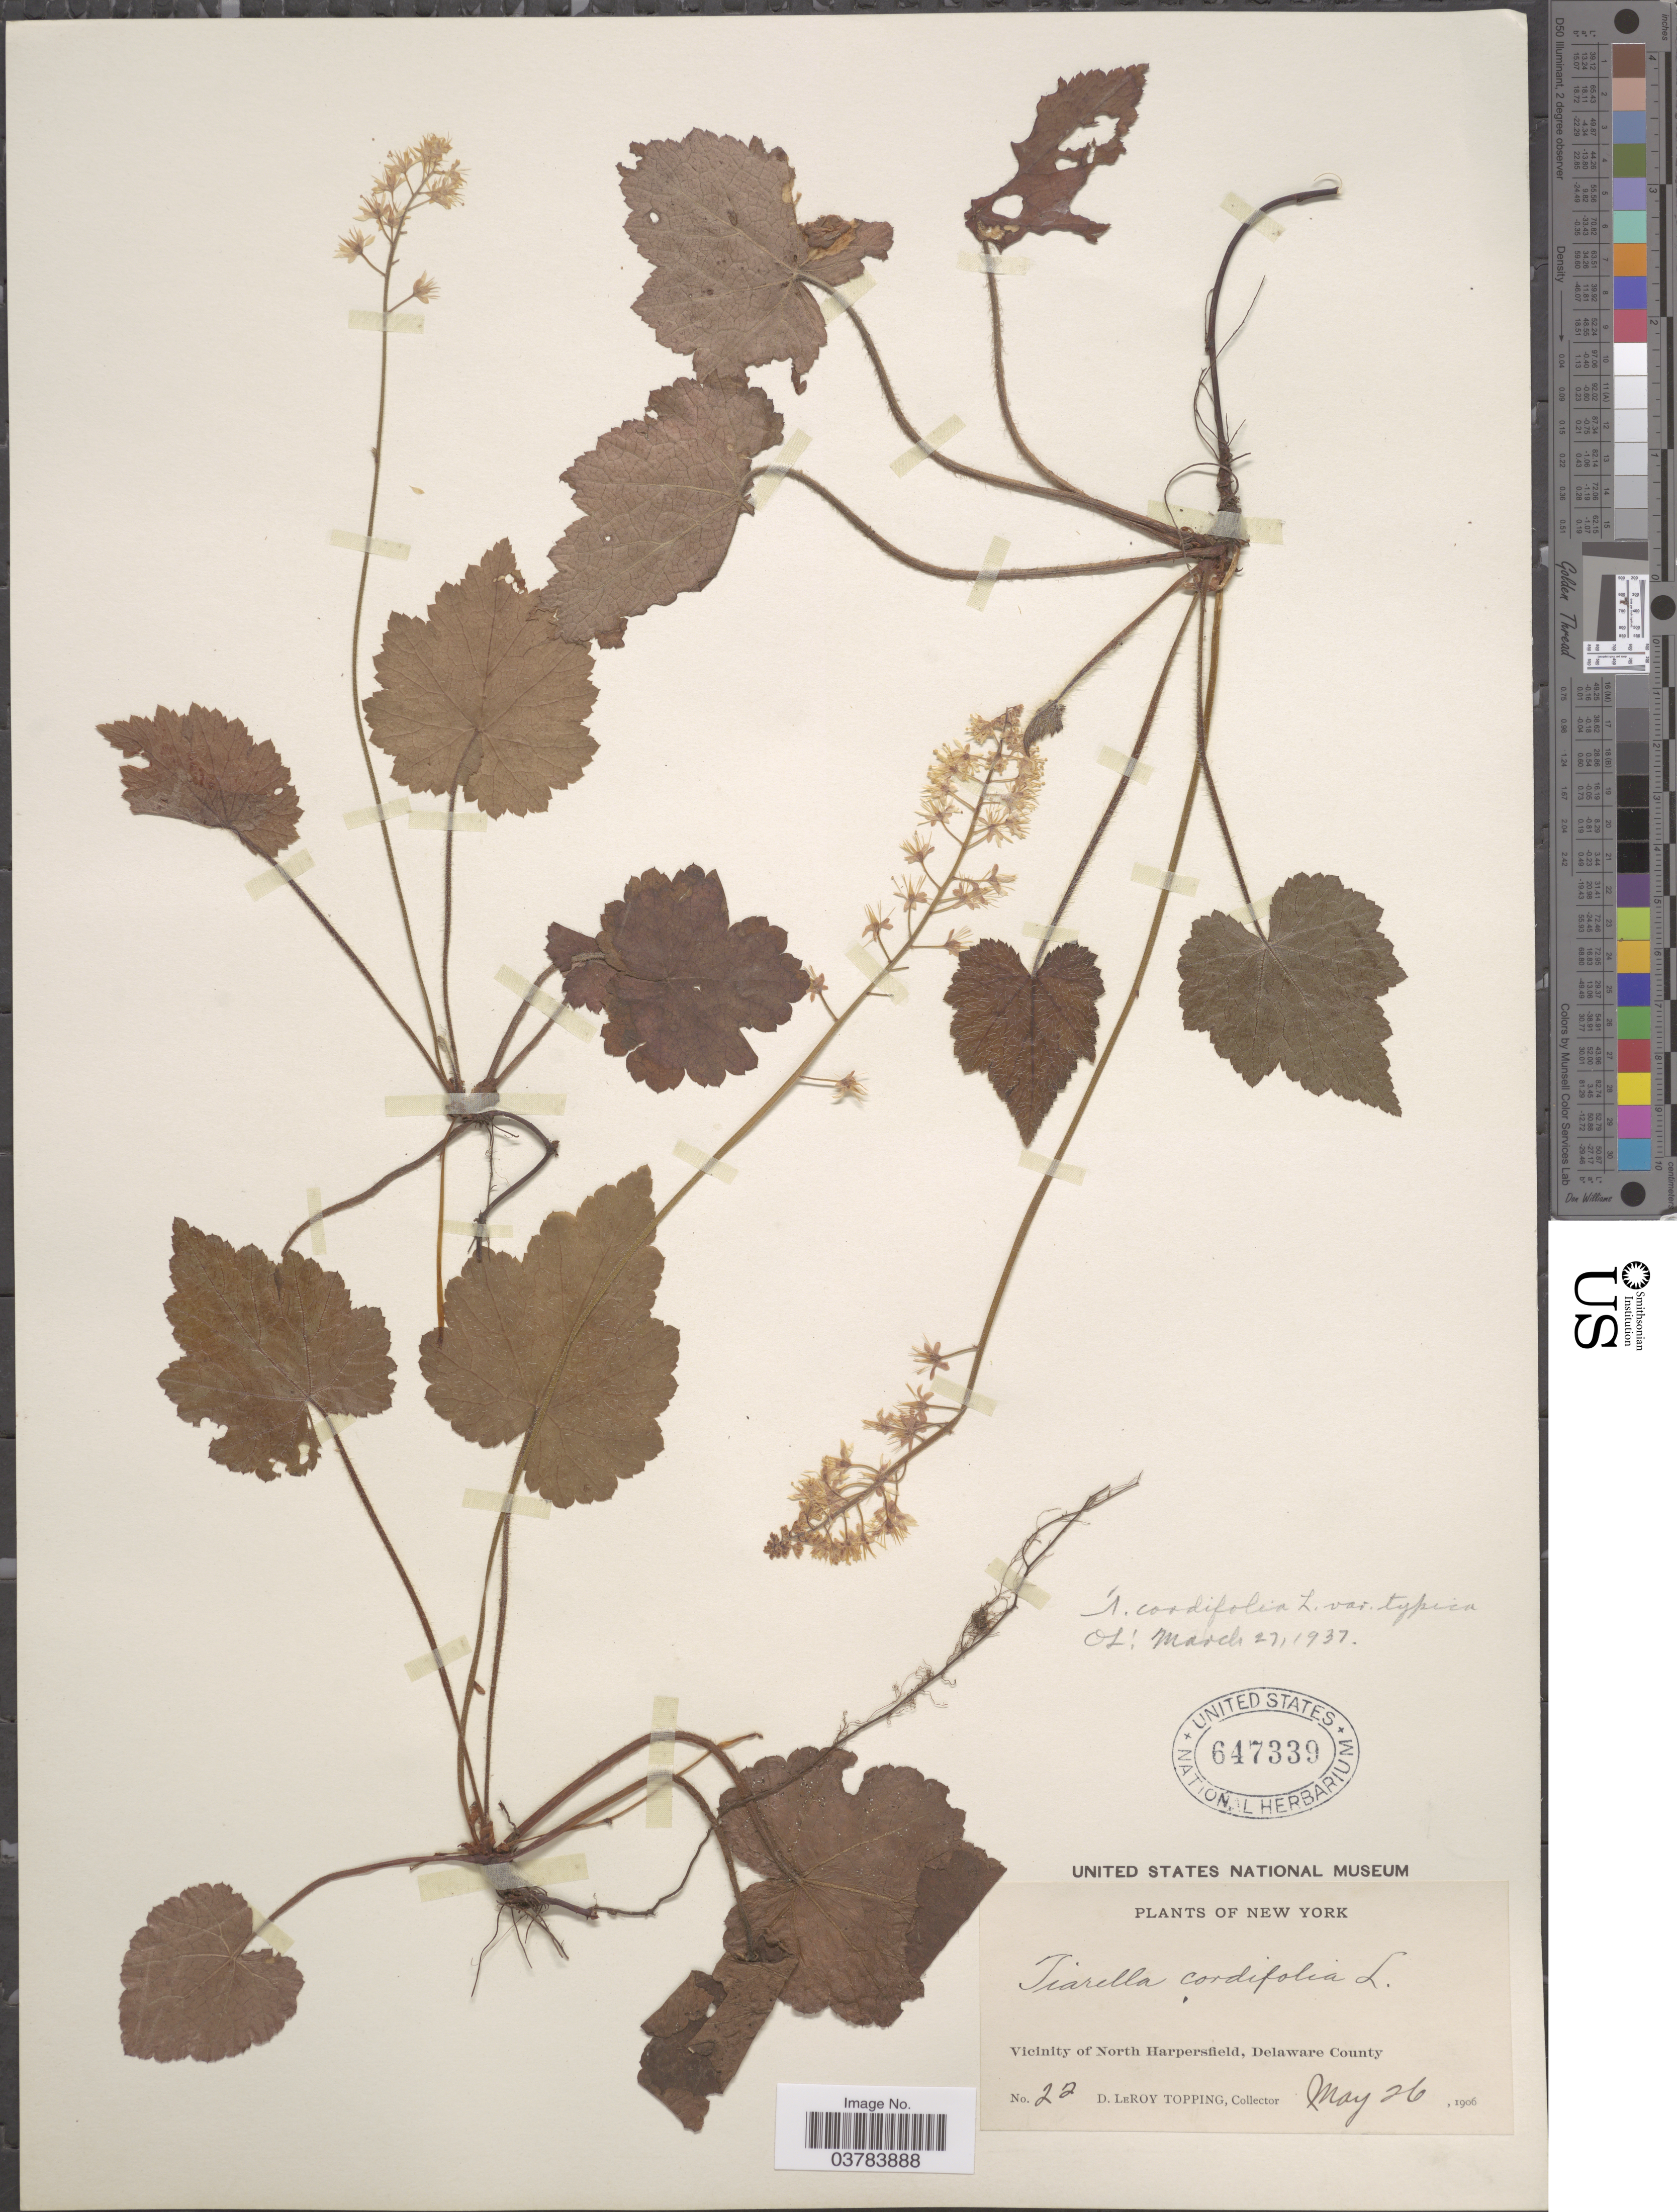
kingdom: Plantae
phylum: Tracheophyta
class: Magnoliopsida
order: Saxifragales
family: Saxifragaceae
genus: Tiarella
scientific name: Tiarella cordifolia var. typica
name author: Lakela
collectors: D. L. Topping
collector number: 22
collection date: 1906-05-26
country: United States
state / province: New York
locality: Vicinity of North Harpersfield, Delaware County.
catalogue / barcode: US 647339